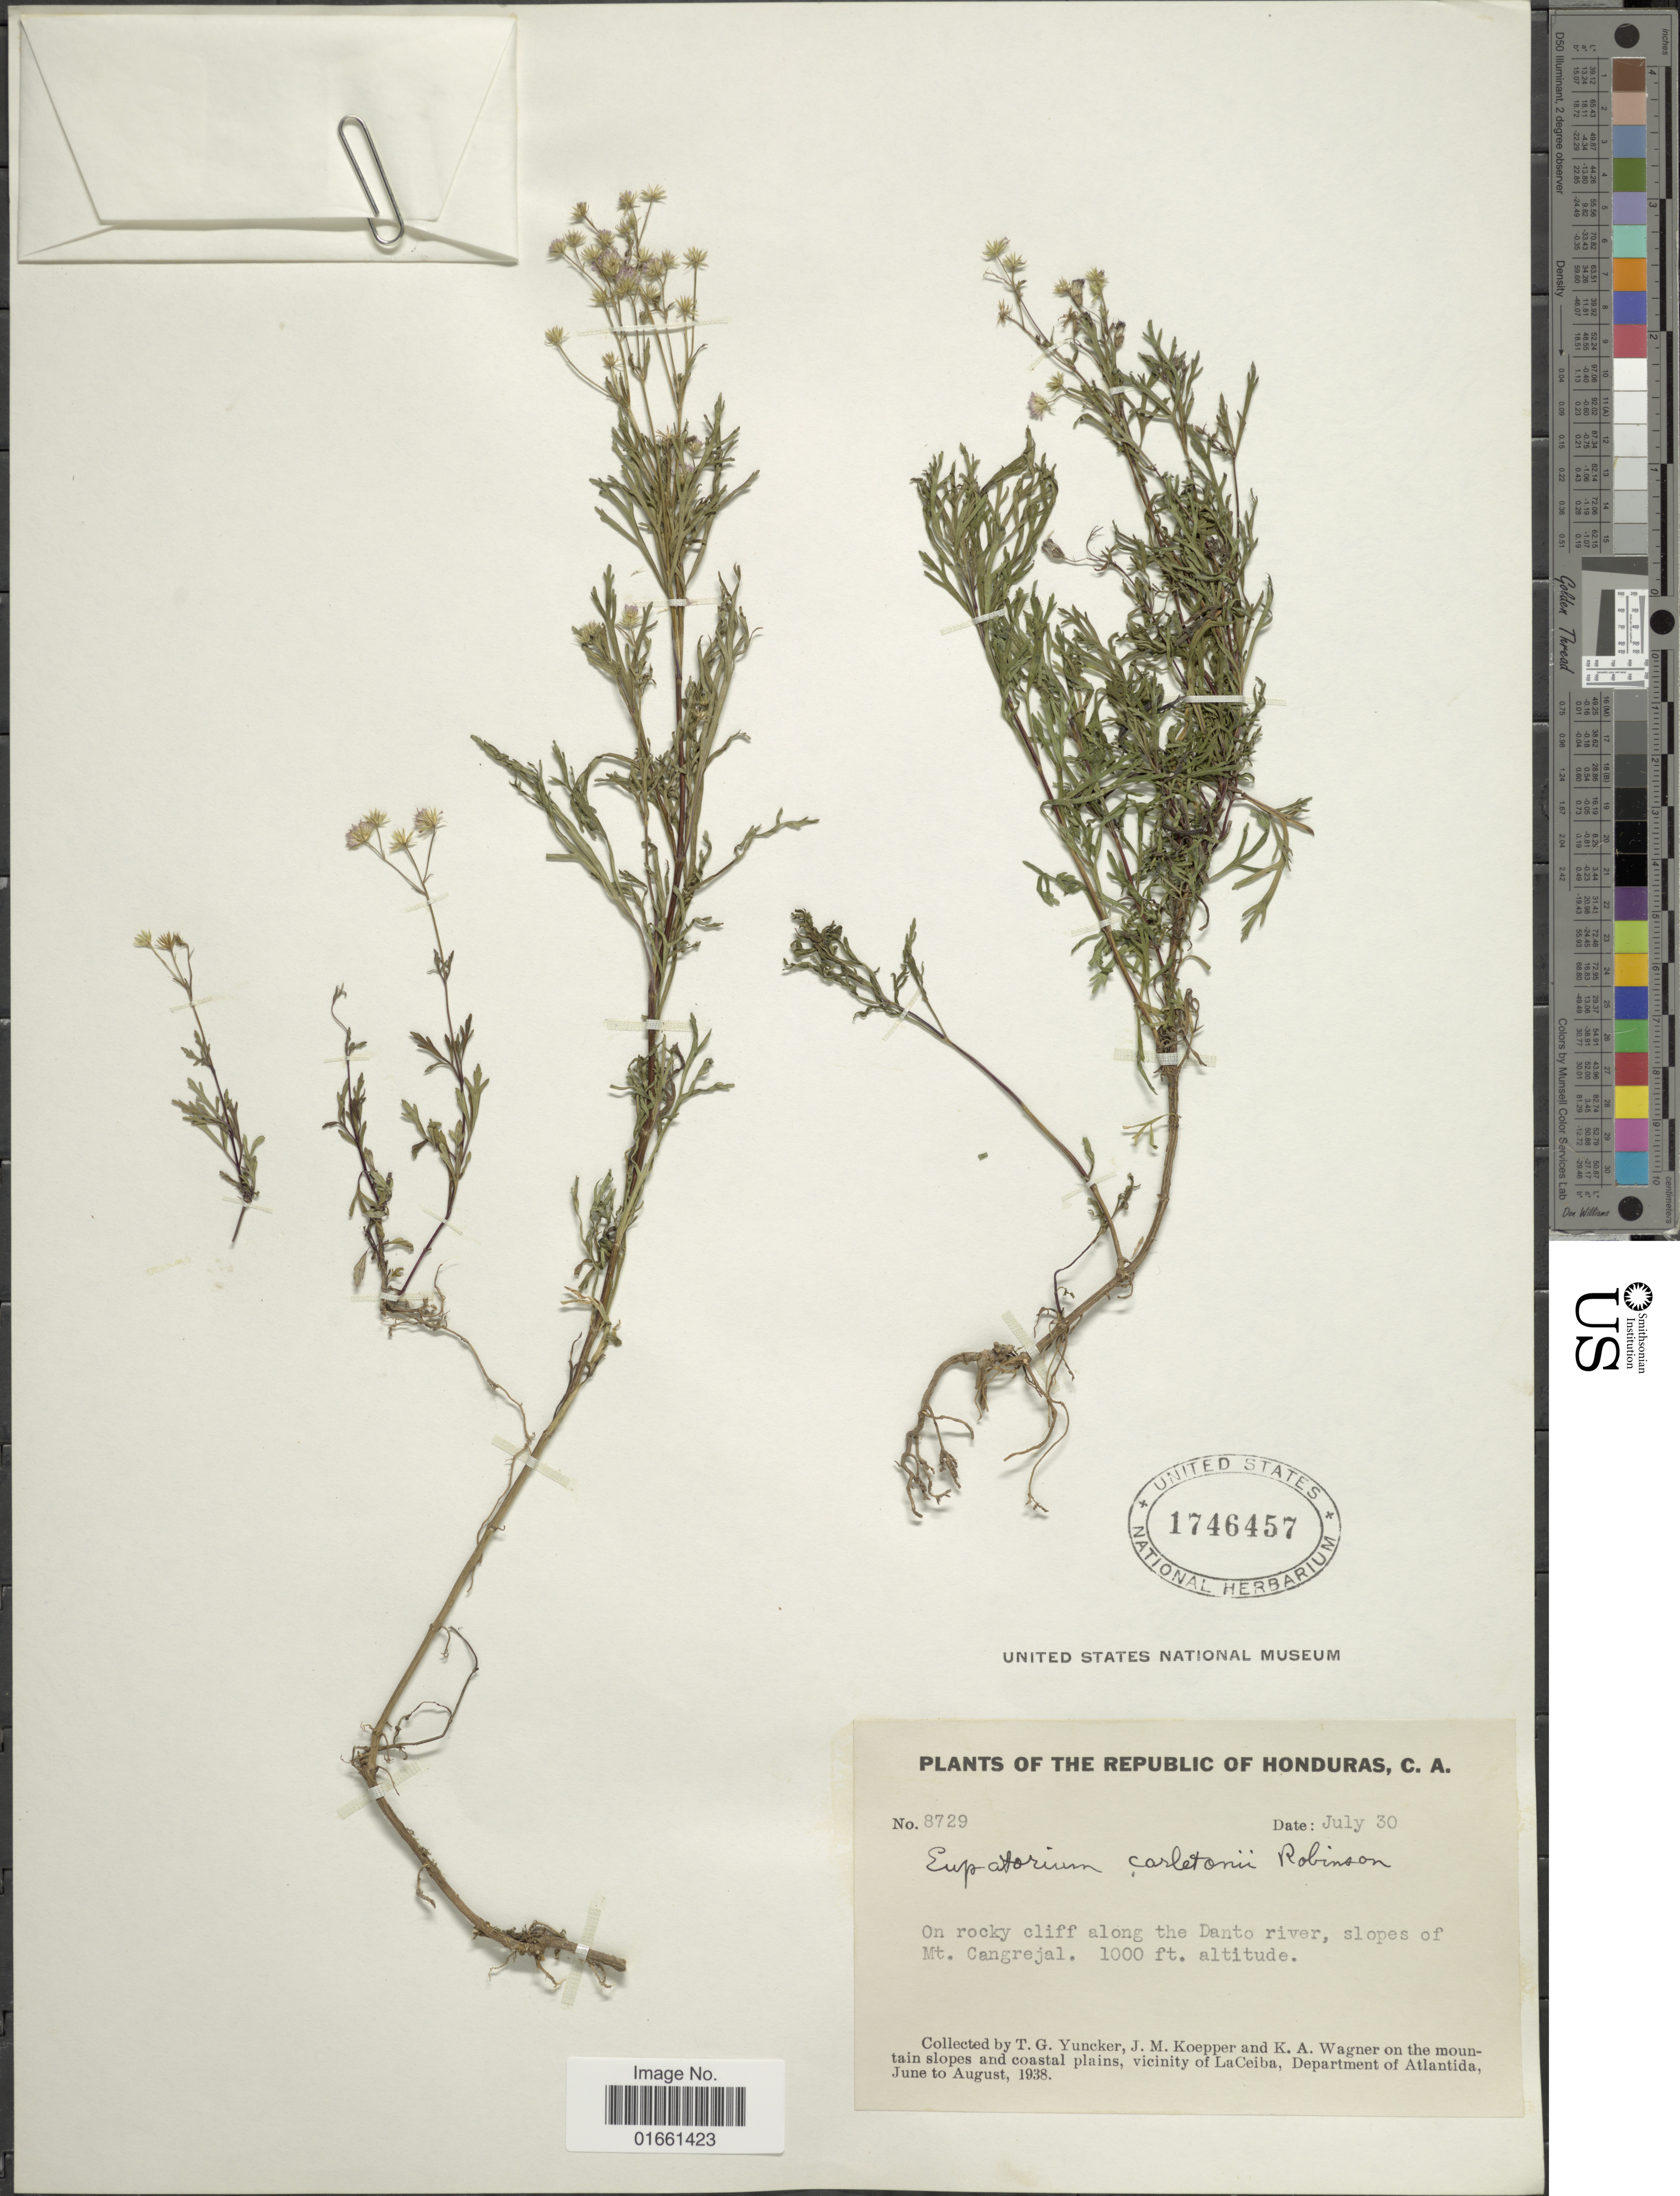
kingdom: Plantae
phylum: Tracheophyta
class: Magnoliopsida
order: Asterales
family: Asteraceae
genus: Fleischmannia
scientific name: Fleischmannia carletonii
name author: (B.L. Rob.) R.M. King & H. Rob.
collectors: T. G. Yuncker, J. M. Koepper & K. A. Wagner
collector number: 8729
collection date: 1938-07-30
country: Honduras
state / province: Atlántida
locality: On rocky cliff along the Danto River, slopes of Mt Cangrejal. on the mountain slopes and coastal Plains, vicinity of La Ceiba, Departement of Atlantida.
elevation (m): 305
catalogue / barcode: US 1746457